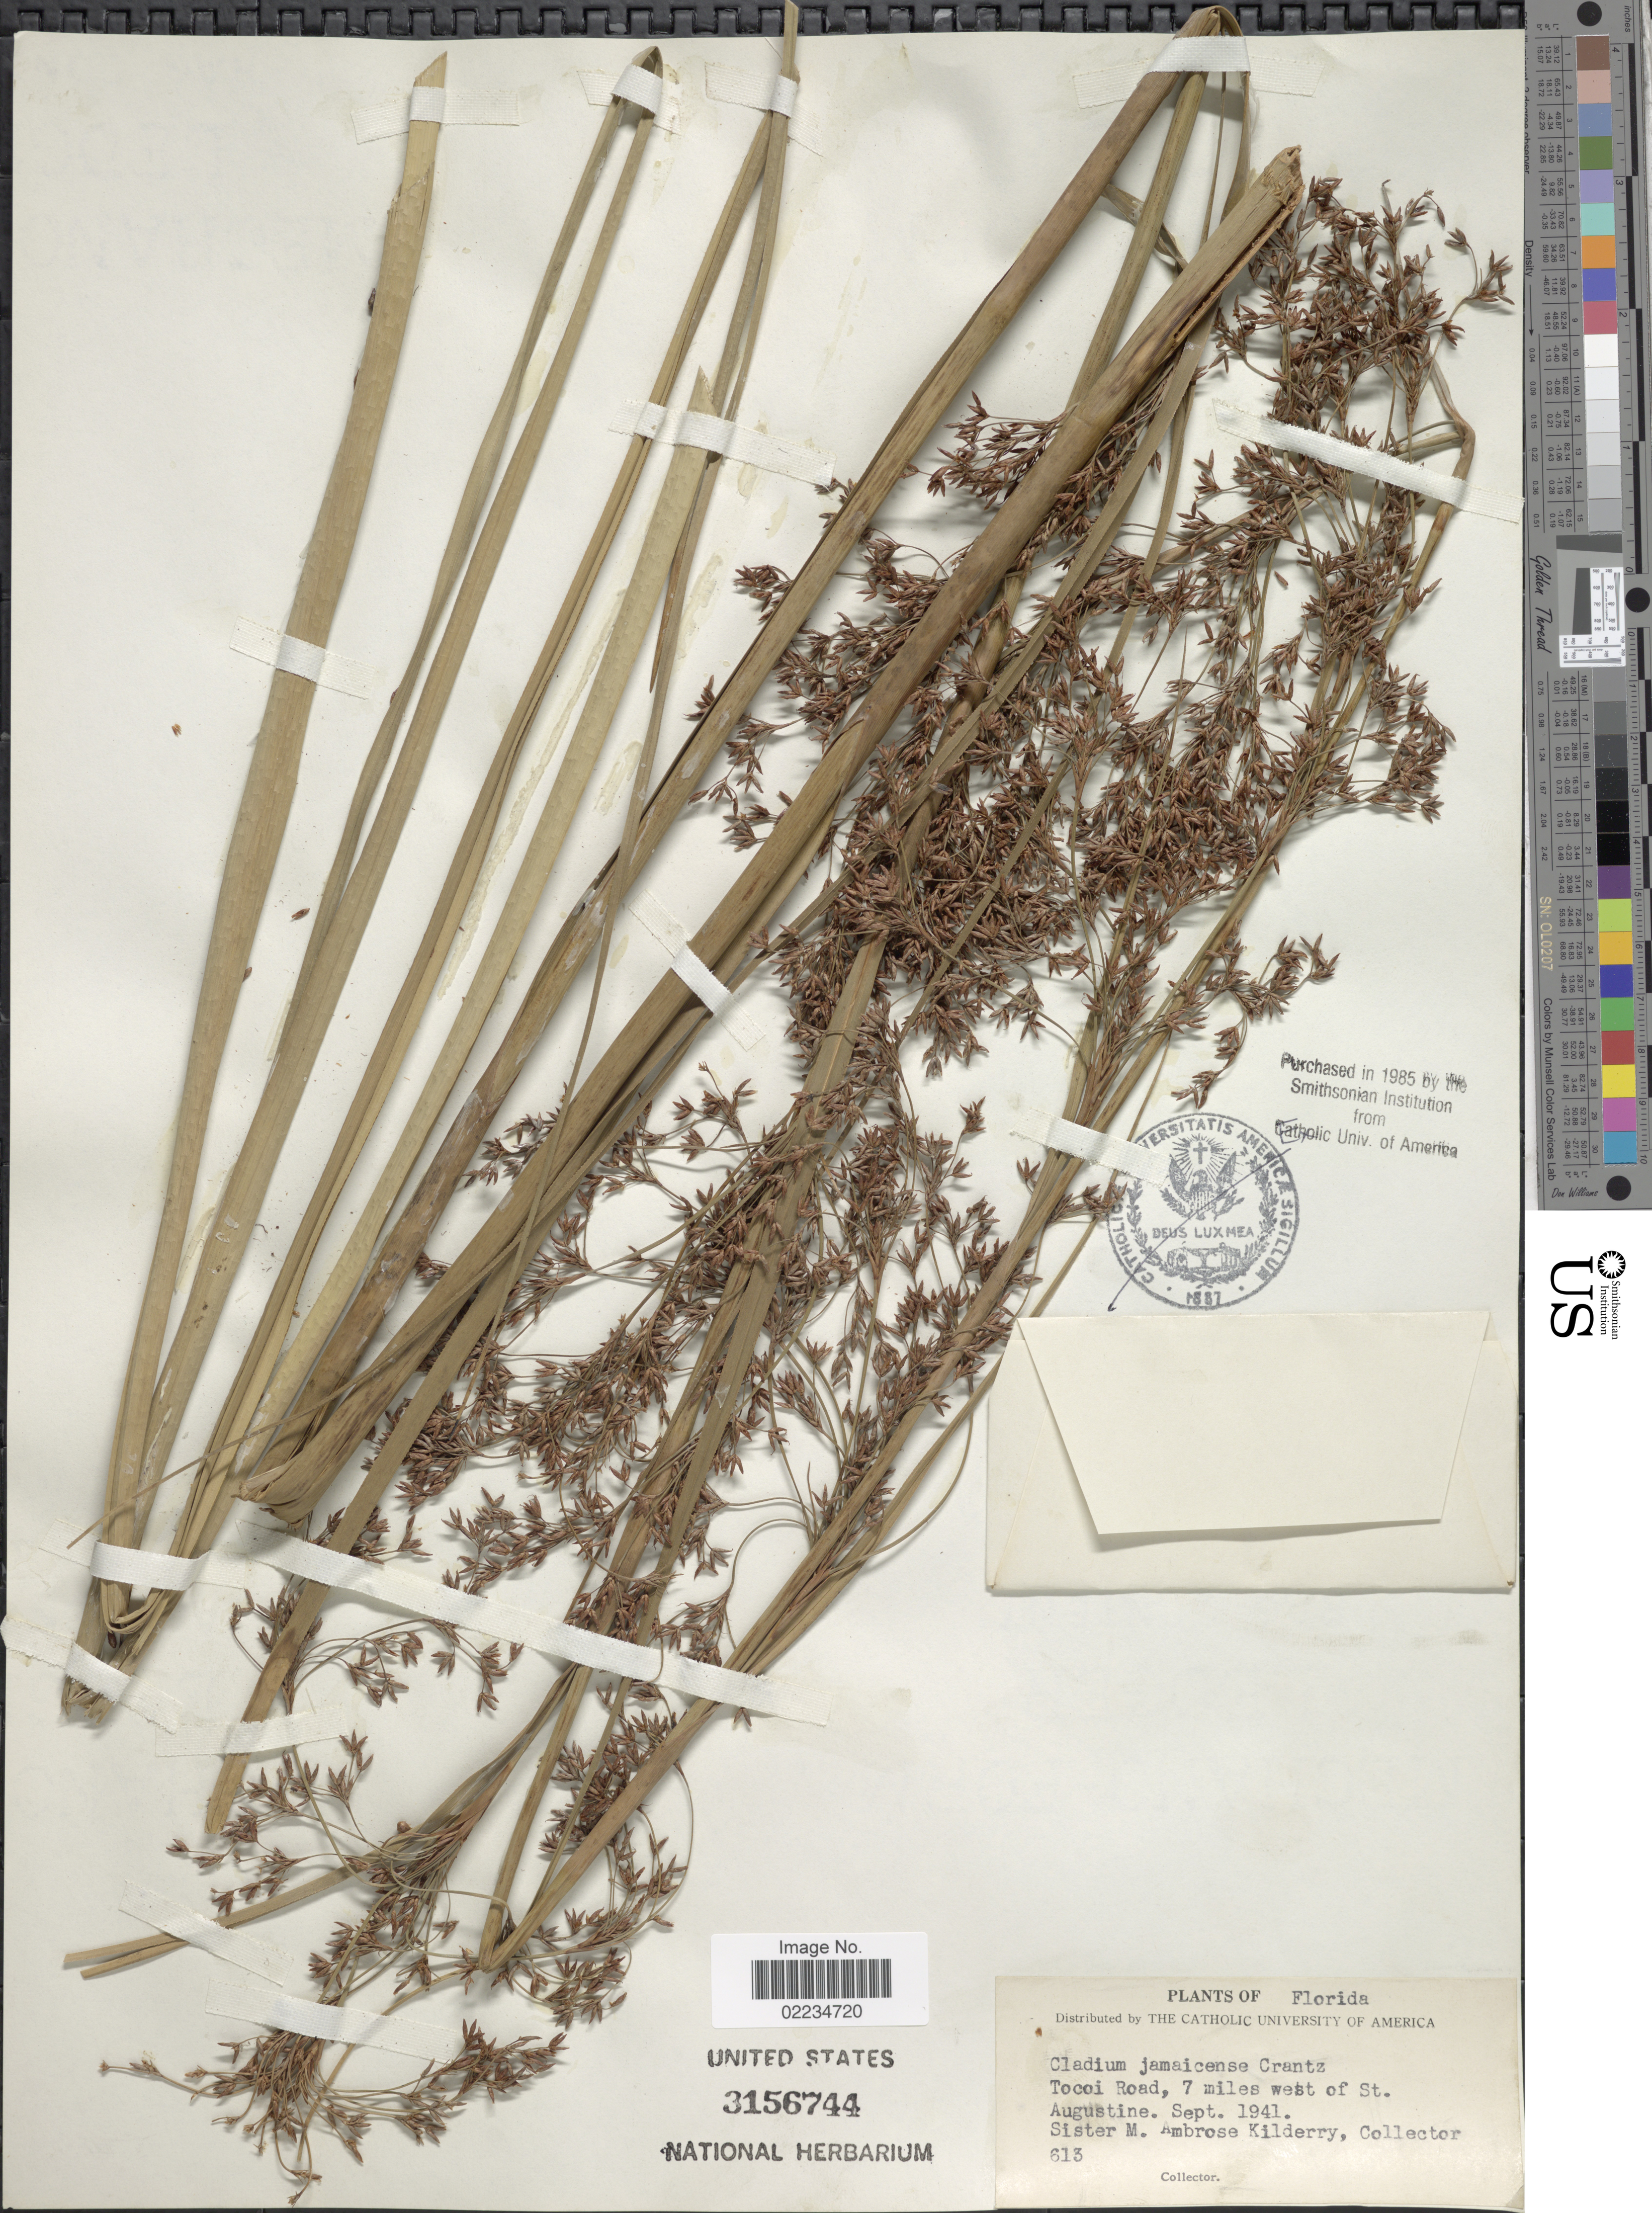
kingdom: Plantae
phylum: Tracheophyta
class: Liliopsida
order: Poales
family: Cyperaceae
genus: Cladium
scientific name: Cladium jamaicense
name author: Crantz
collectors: S. Kilderry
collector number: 613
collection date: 1941-09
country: United States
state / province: Florida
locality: Tocoi Road, 7 miles west of St Augustine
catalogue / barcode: US 3156744